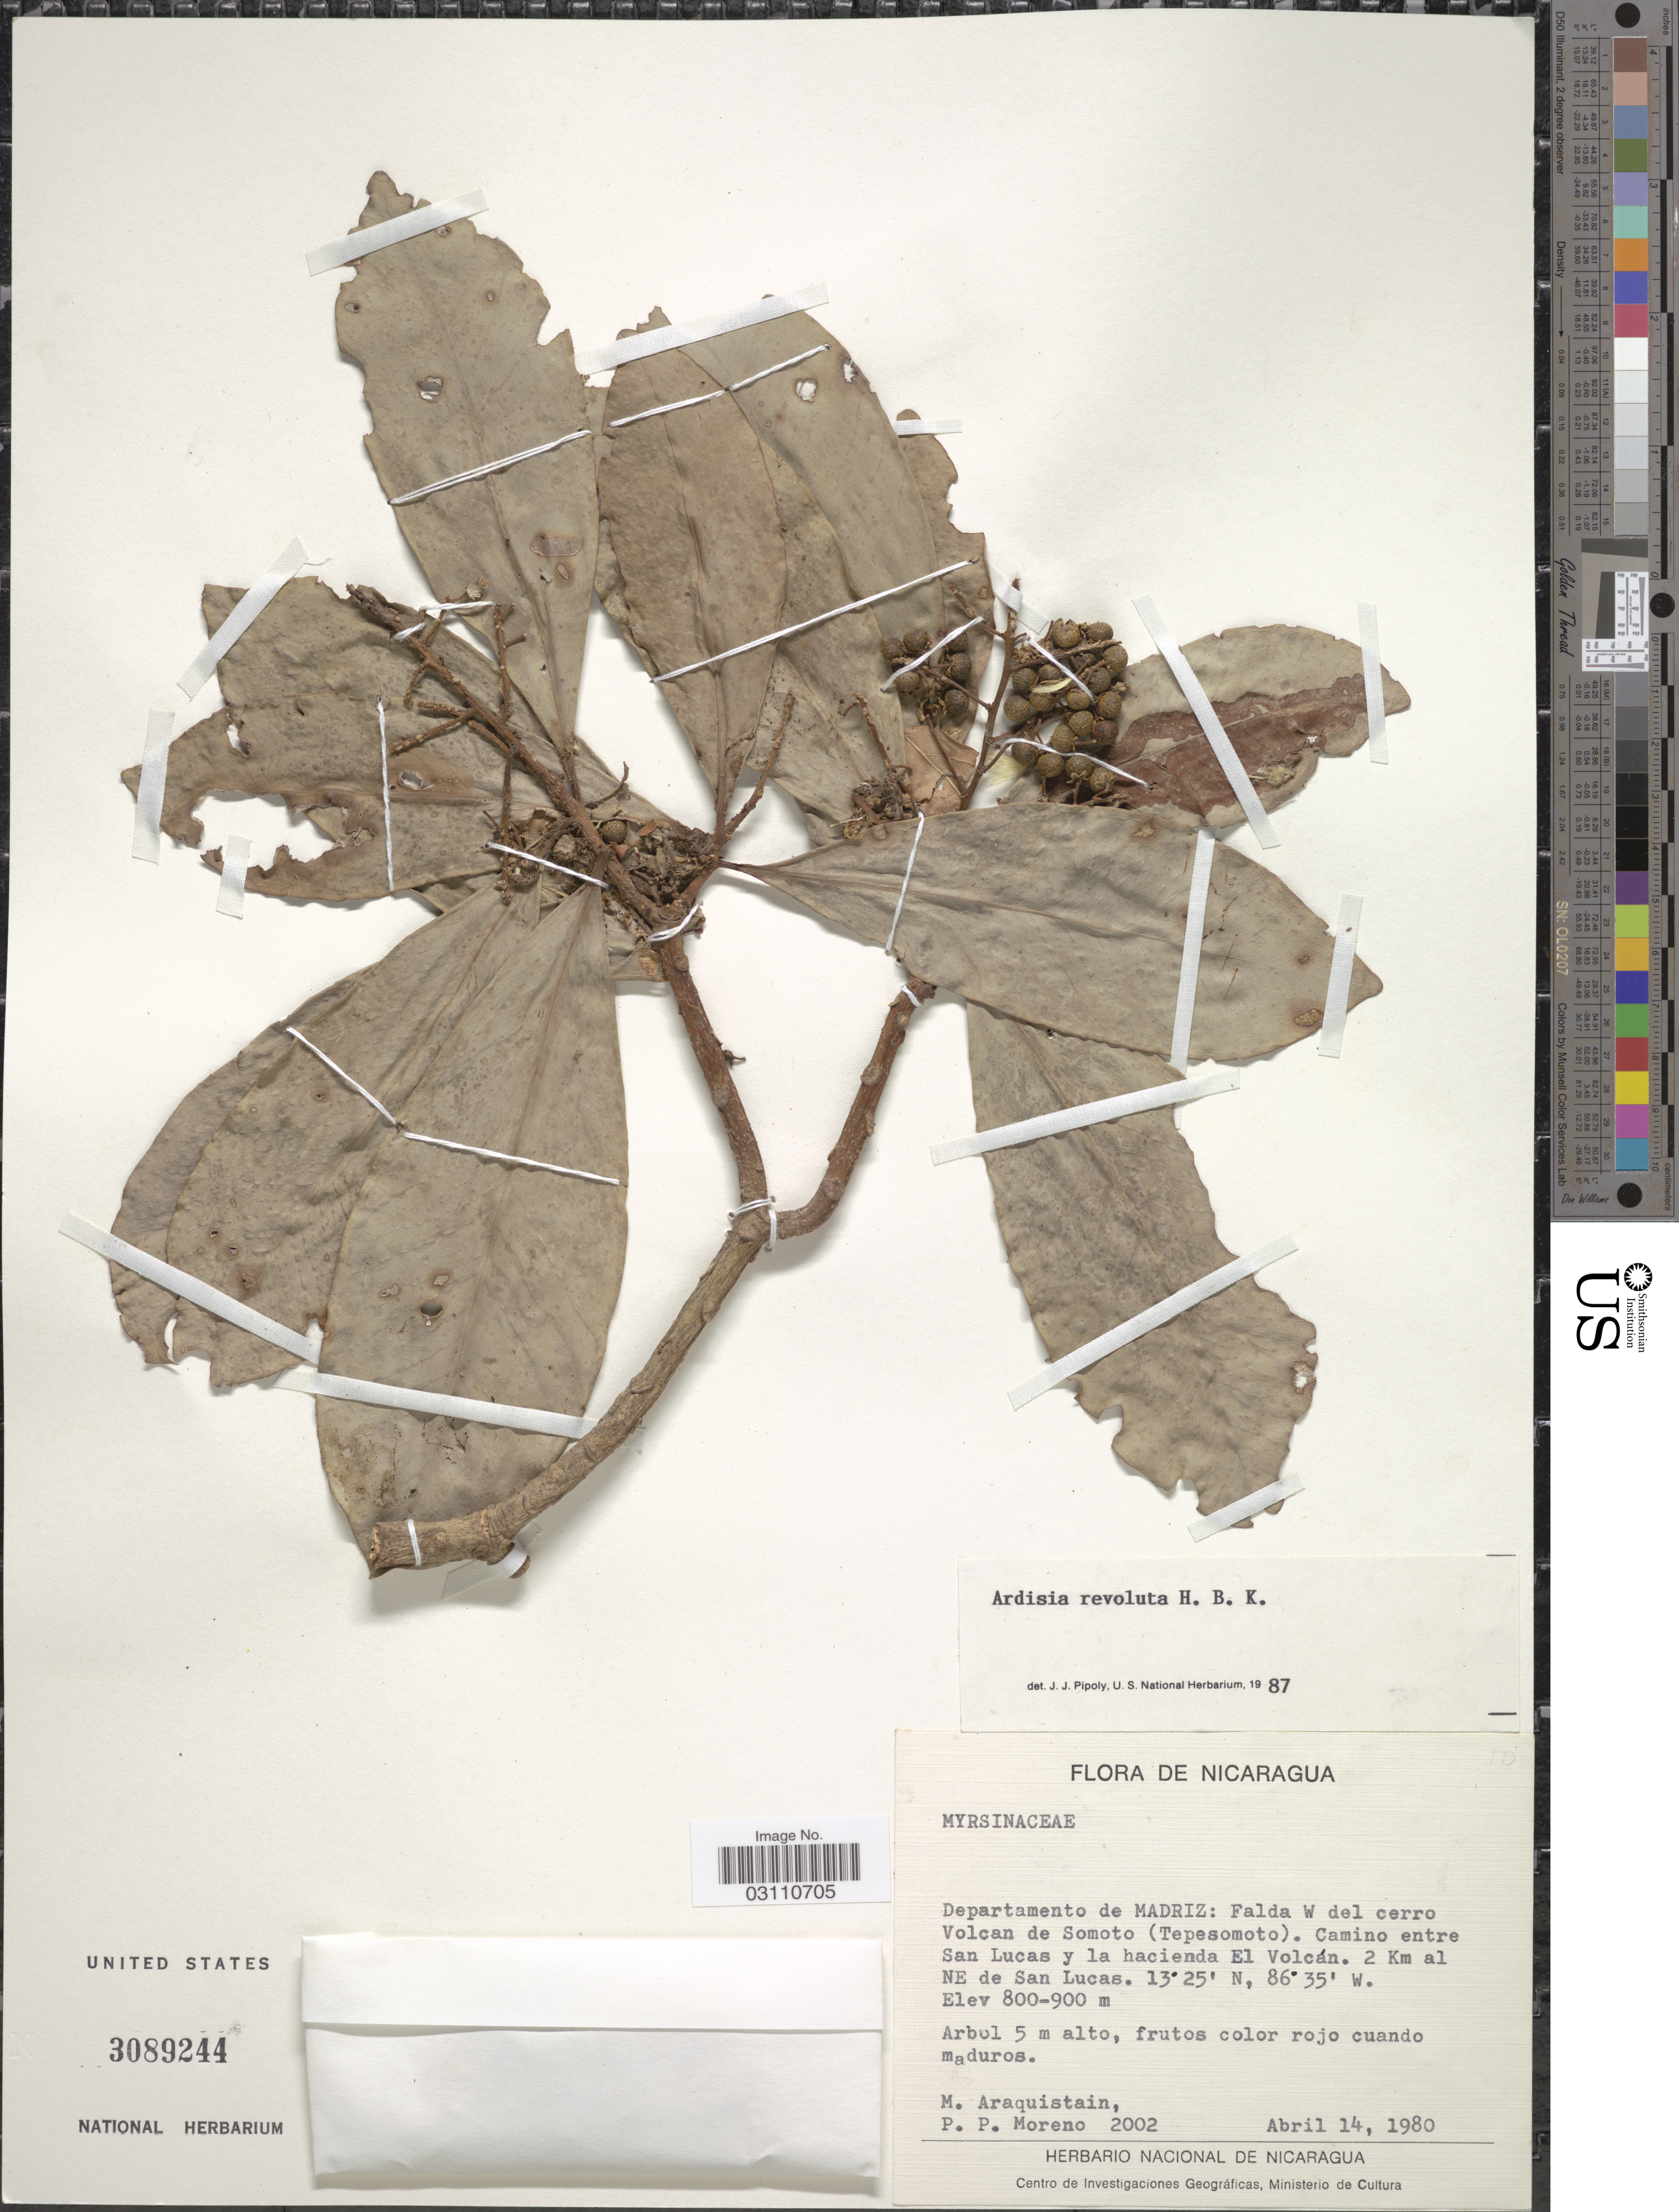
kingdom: Plantae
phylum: Tracheophyta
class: Magnoliopsida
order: Ericales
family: Primulaceae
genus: Ardisia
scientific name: Ardisia revoluta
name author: Kunth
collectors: M. Araquistain & P. Moreno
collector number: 2002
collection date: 1980-04-14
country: Nicaragua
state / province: Madriz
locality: Departamento de Madriz: Falda W del cerro Volcan de Somoto (Tepesomoto). Camino entre San Lucas y la hacienda El Volcán. 2 Km al NE de San Lucas.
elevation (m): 800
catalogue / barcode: US 3089244